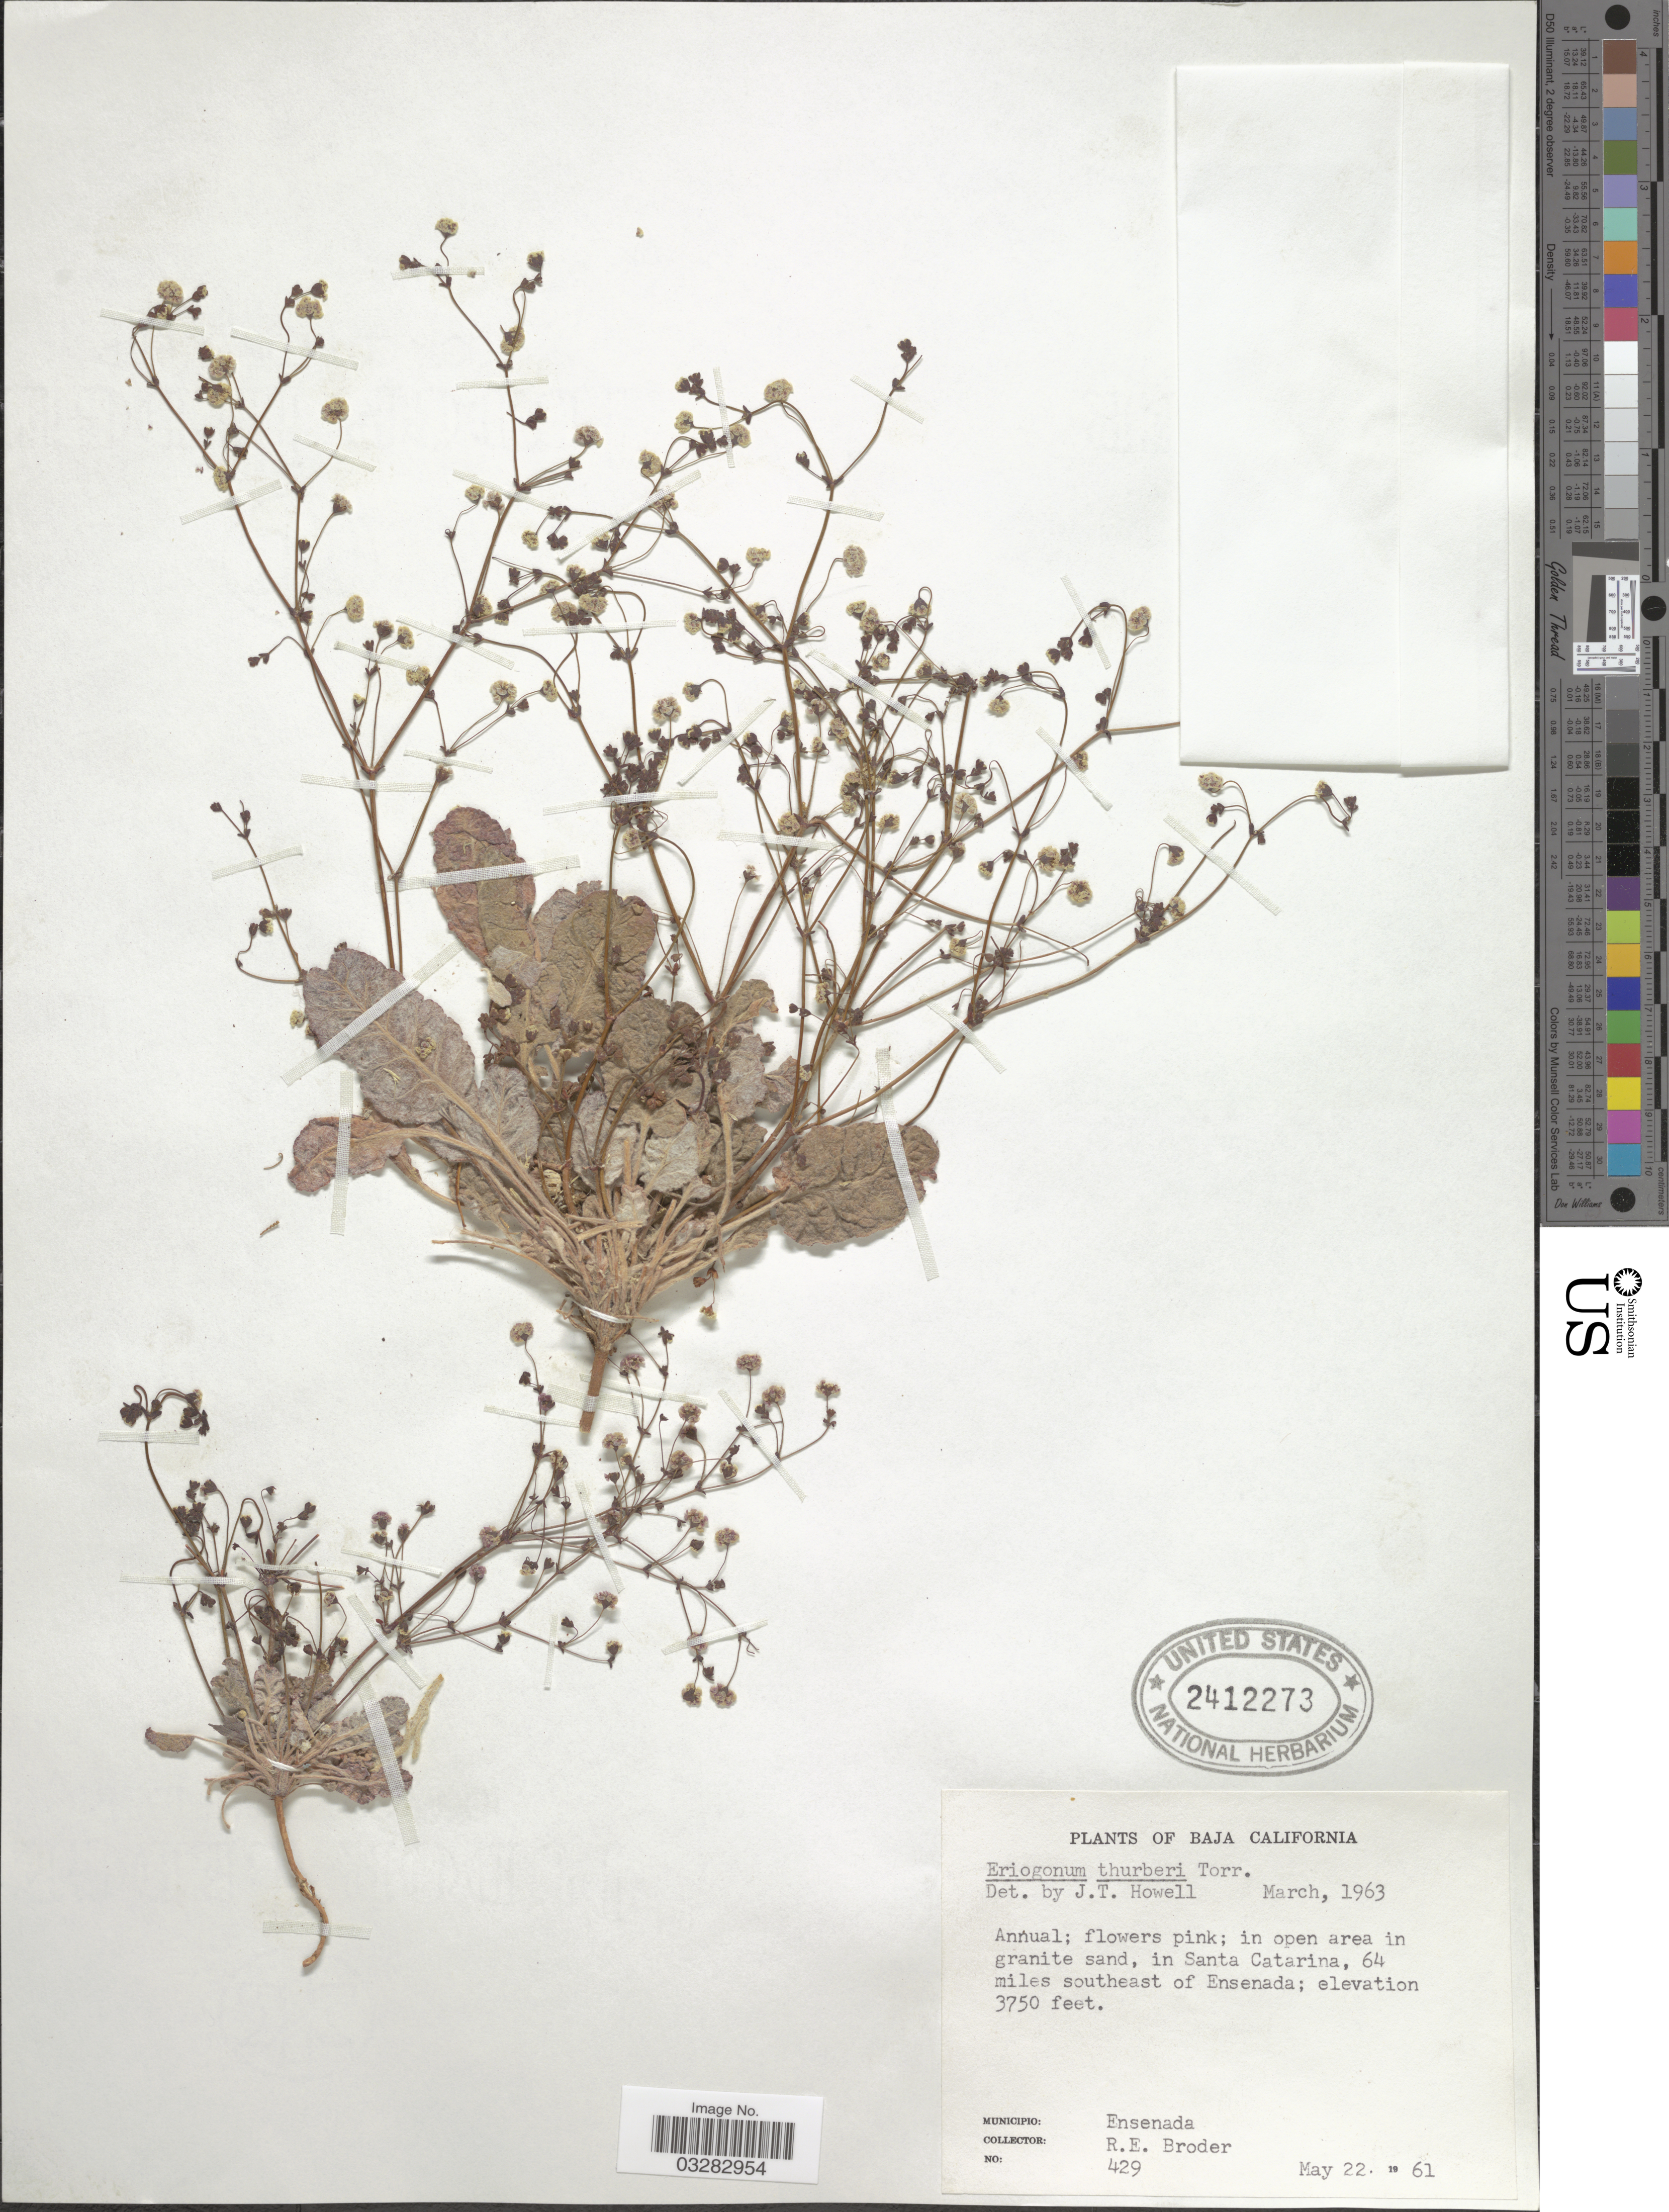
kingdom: Plantae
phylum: Tracheophyta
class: Magnoliopsida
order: Caryophyllales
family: Polygonaceae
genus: Eriogonum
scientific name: Eriogonum thurberi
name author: Torr.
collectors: R. Broder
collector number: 429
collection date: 1961-05-22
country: Mexico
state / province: Baja California Norte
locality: In open area in granite sand, in Santa Catarina, 64 miles southeast of Ensenada. Municipio: Ensenada.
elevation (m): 1143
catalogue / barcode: US 2412273